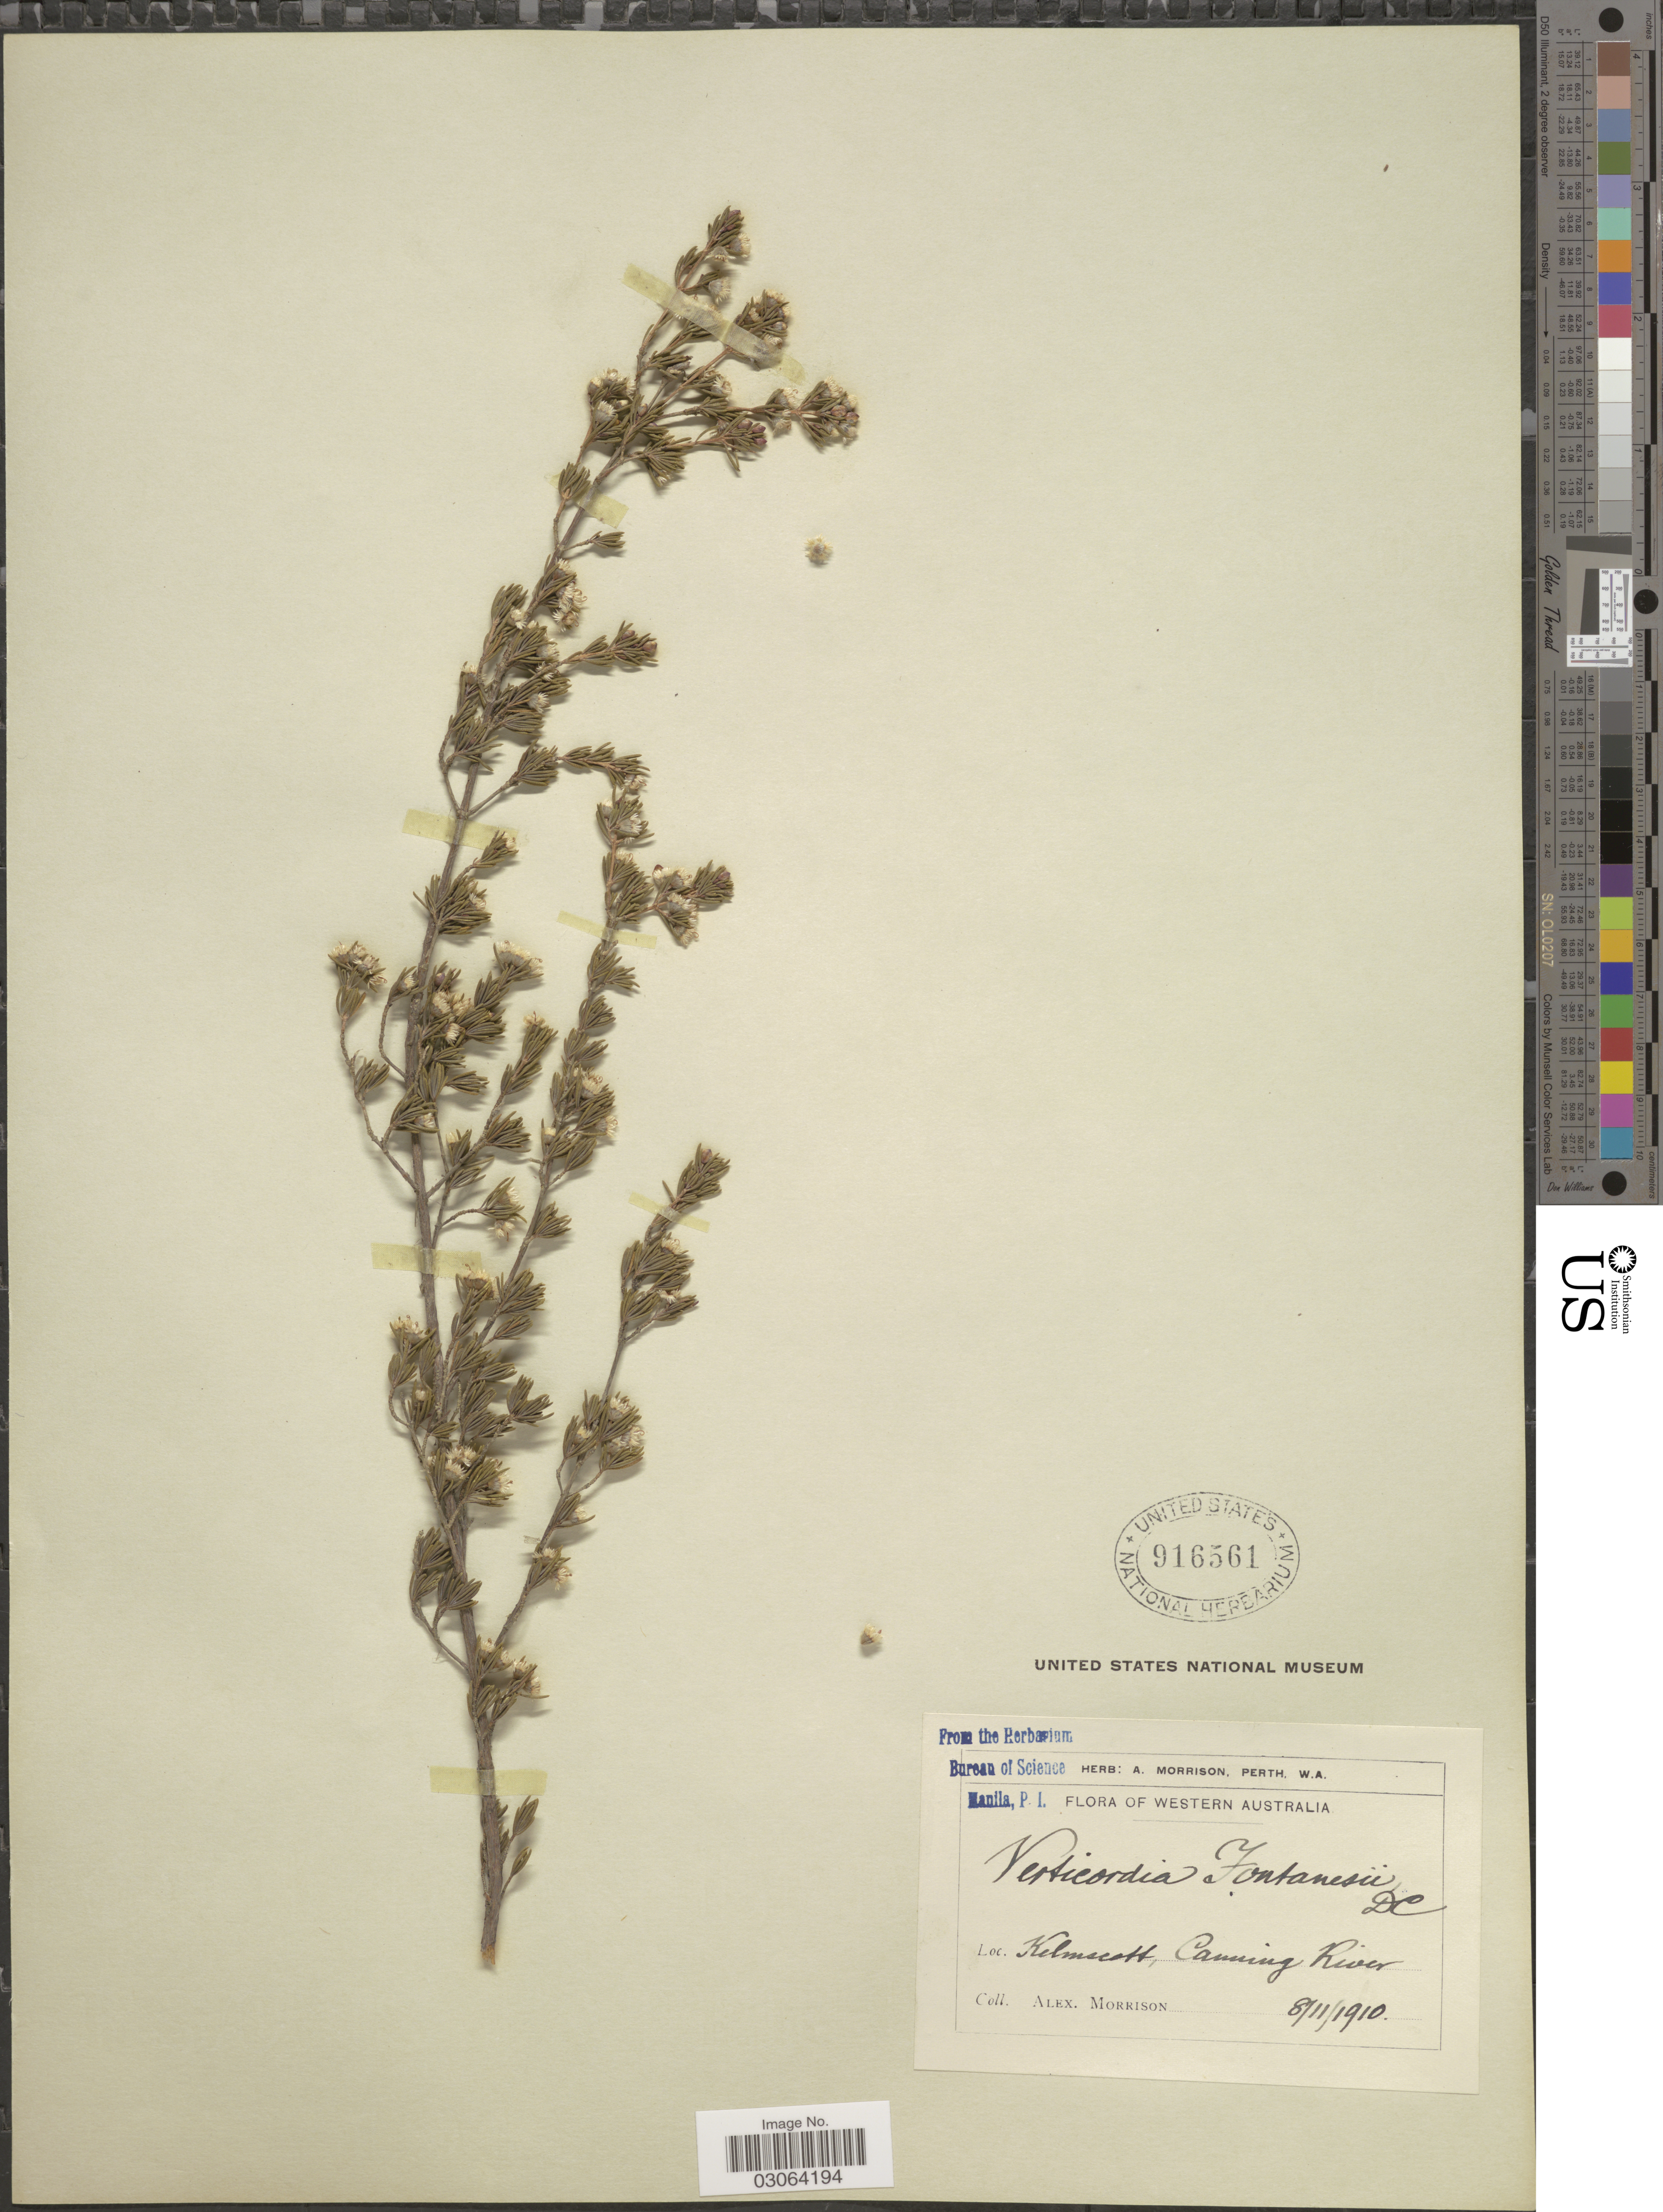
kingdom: Plantae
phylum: Tracheophyta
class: Magnoliopsida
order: Myrtales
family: Myrtaceae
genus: Verticordia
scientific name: Verticordia fontanesii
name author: DC.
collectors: A. Morrison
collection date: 1910-11-08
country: Australia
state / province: Western Australia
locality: Kelmscott, Canning River.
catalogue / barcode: US 916561